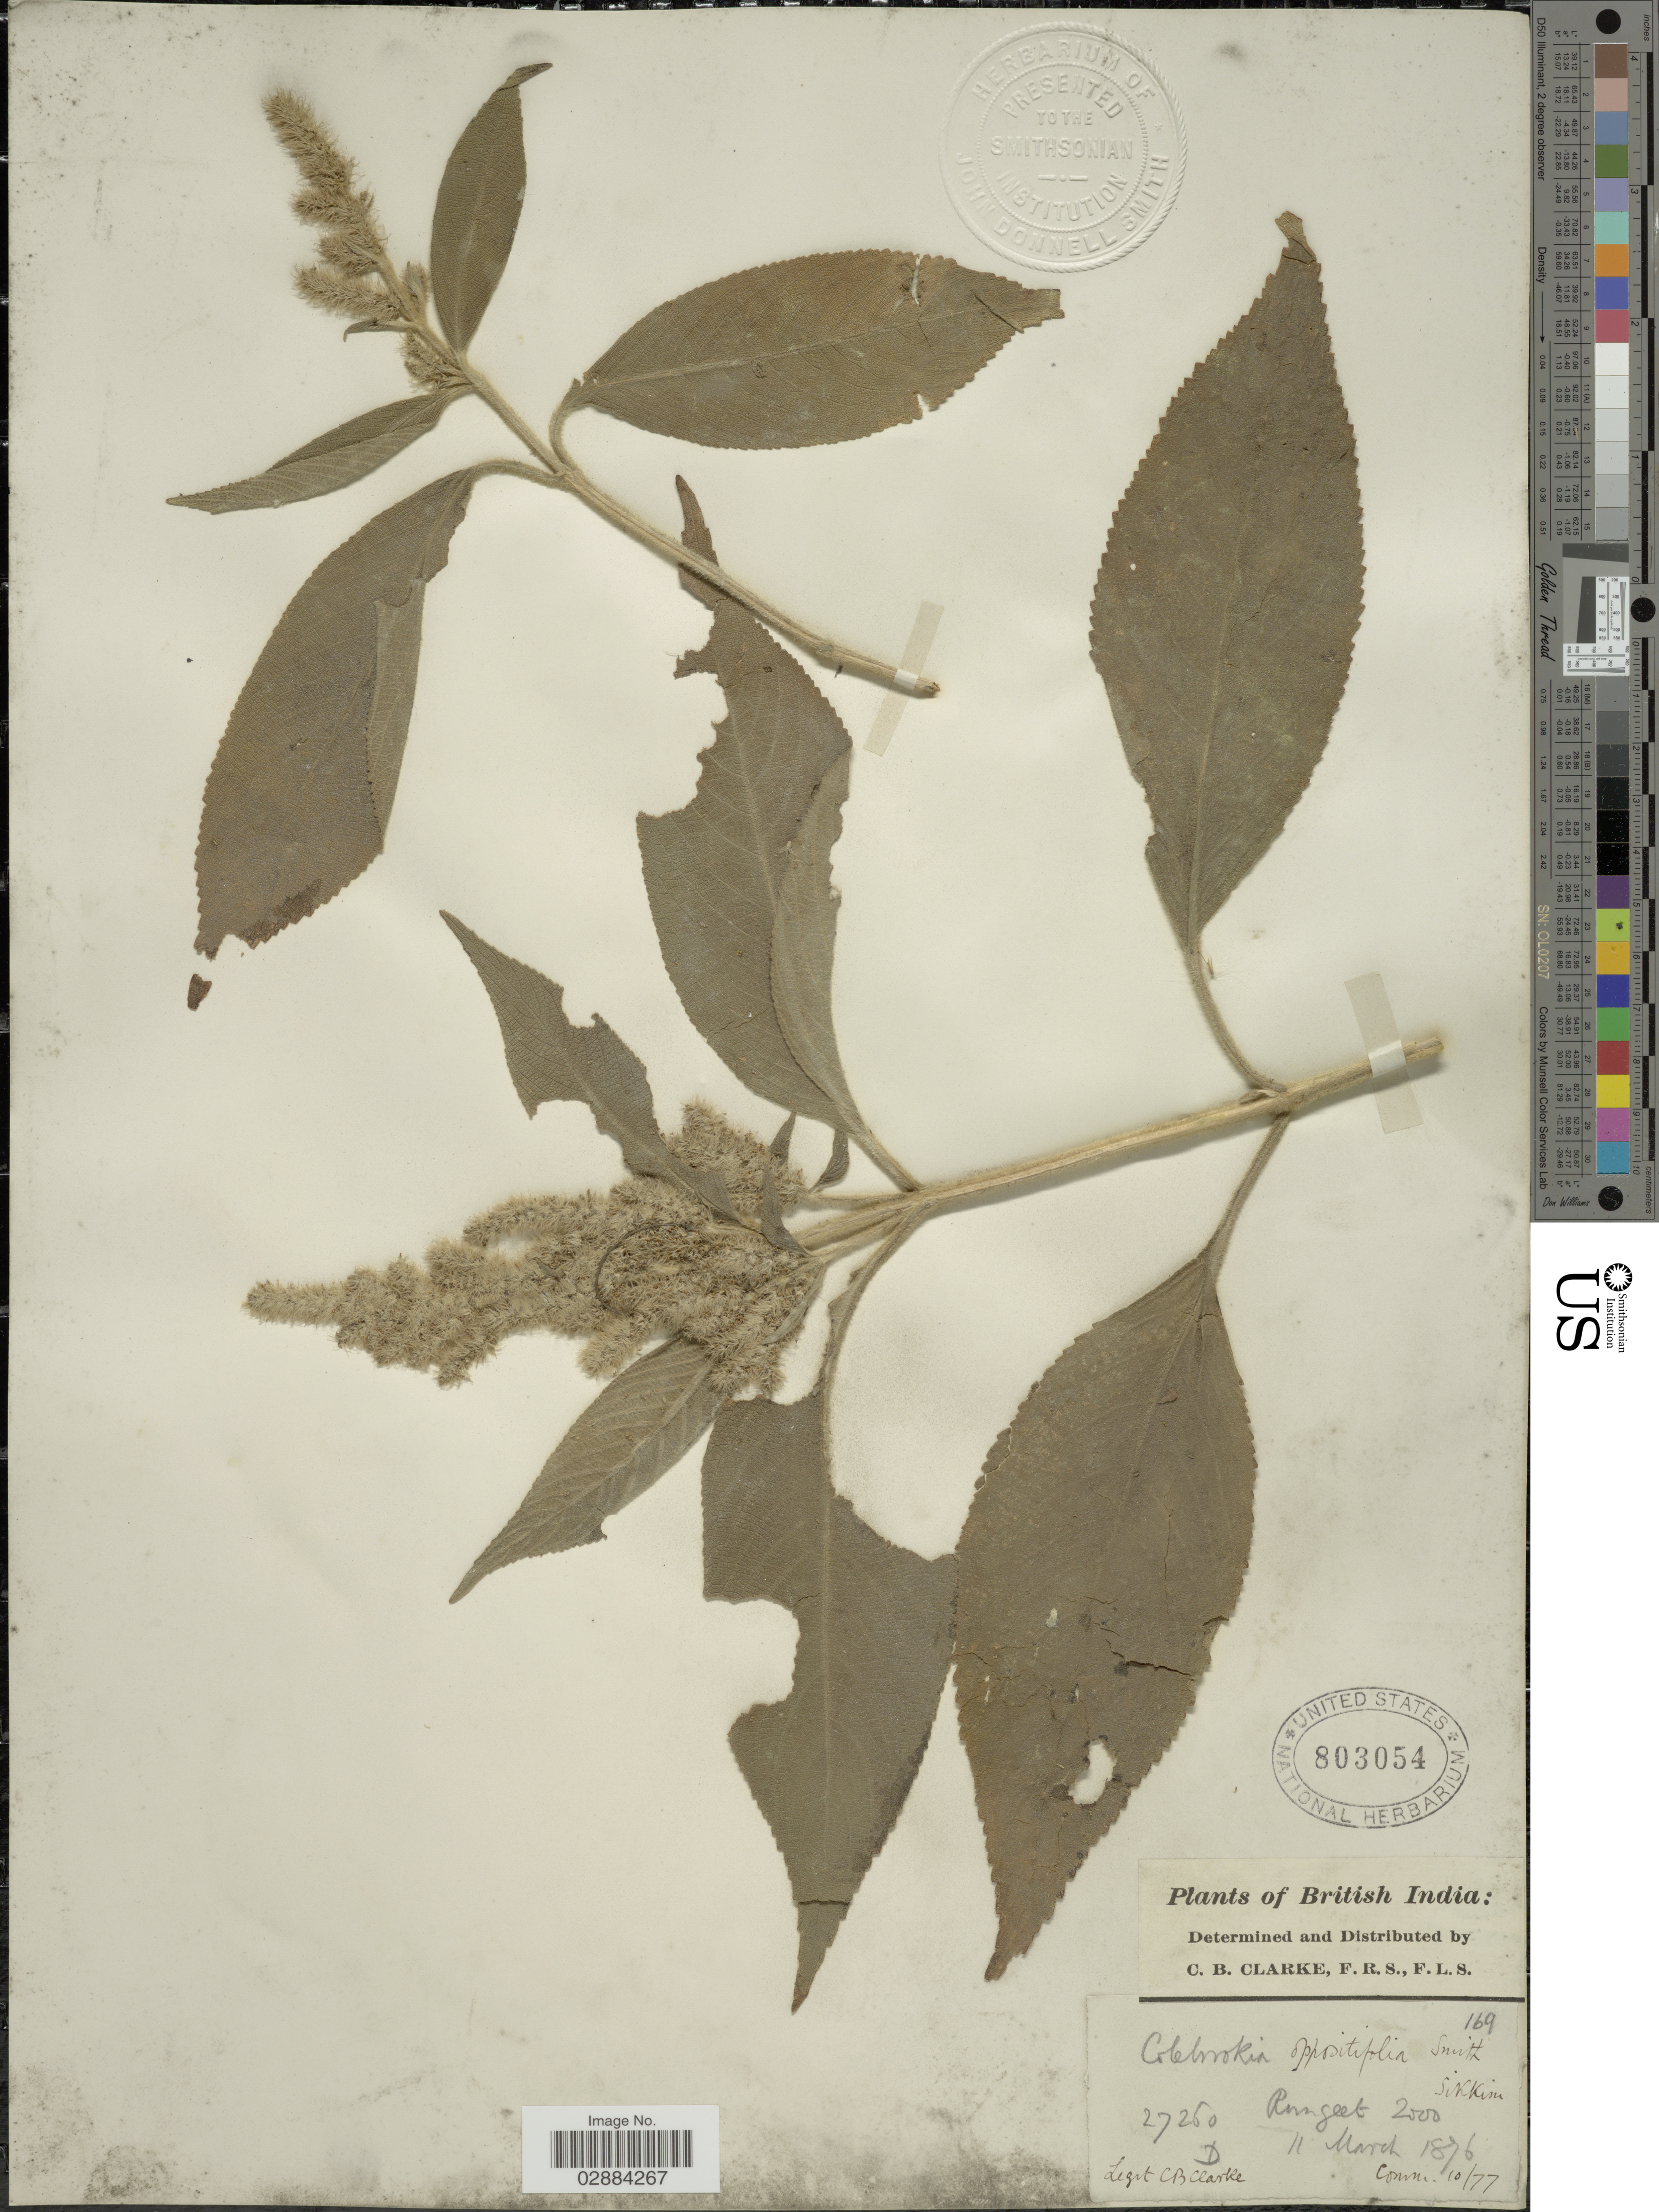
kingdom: Plantae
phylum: Tracheophyta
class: Magnoliopsida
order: Lamiales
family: Lamiaceae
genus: Colebrookea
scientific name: Colebrookea oppositifolia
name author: Small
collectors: C. B. Clarke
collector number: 27260D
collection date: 1876-03-11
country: India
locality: British India. Rungeet.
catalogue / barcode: US 803054